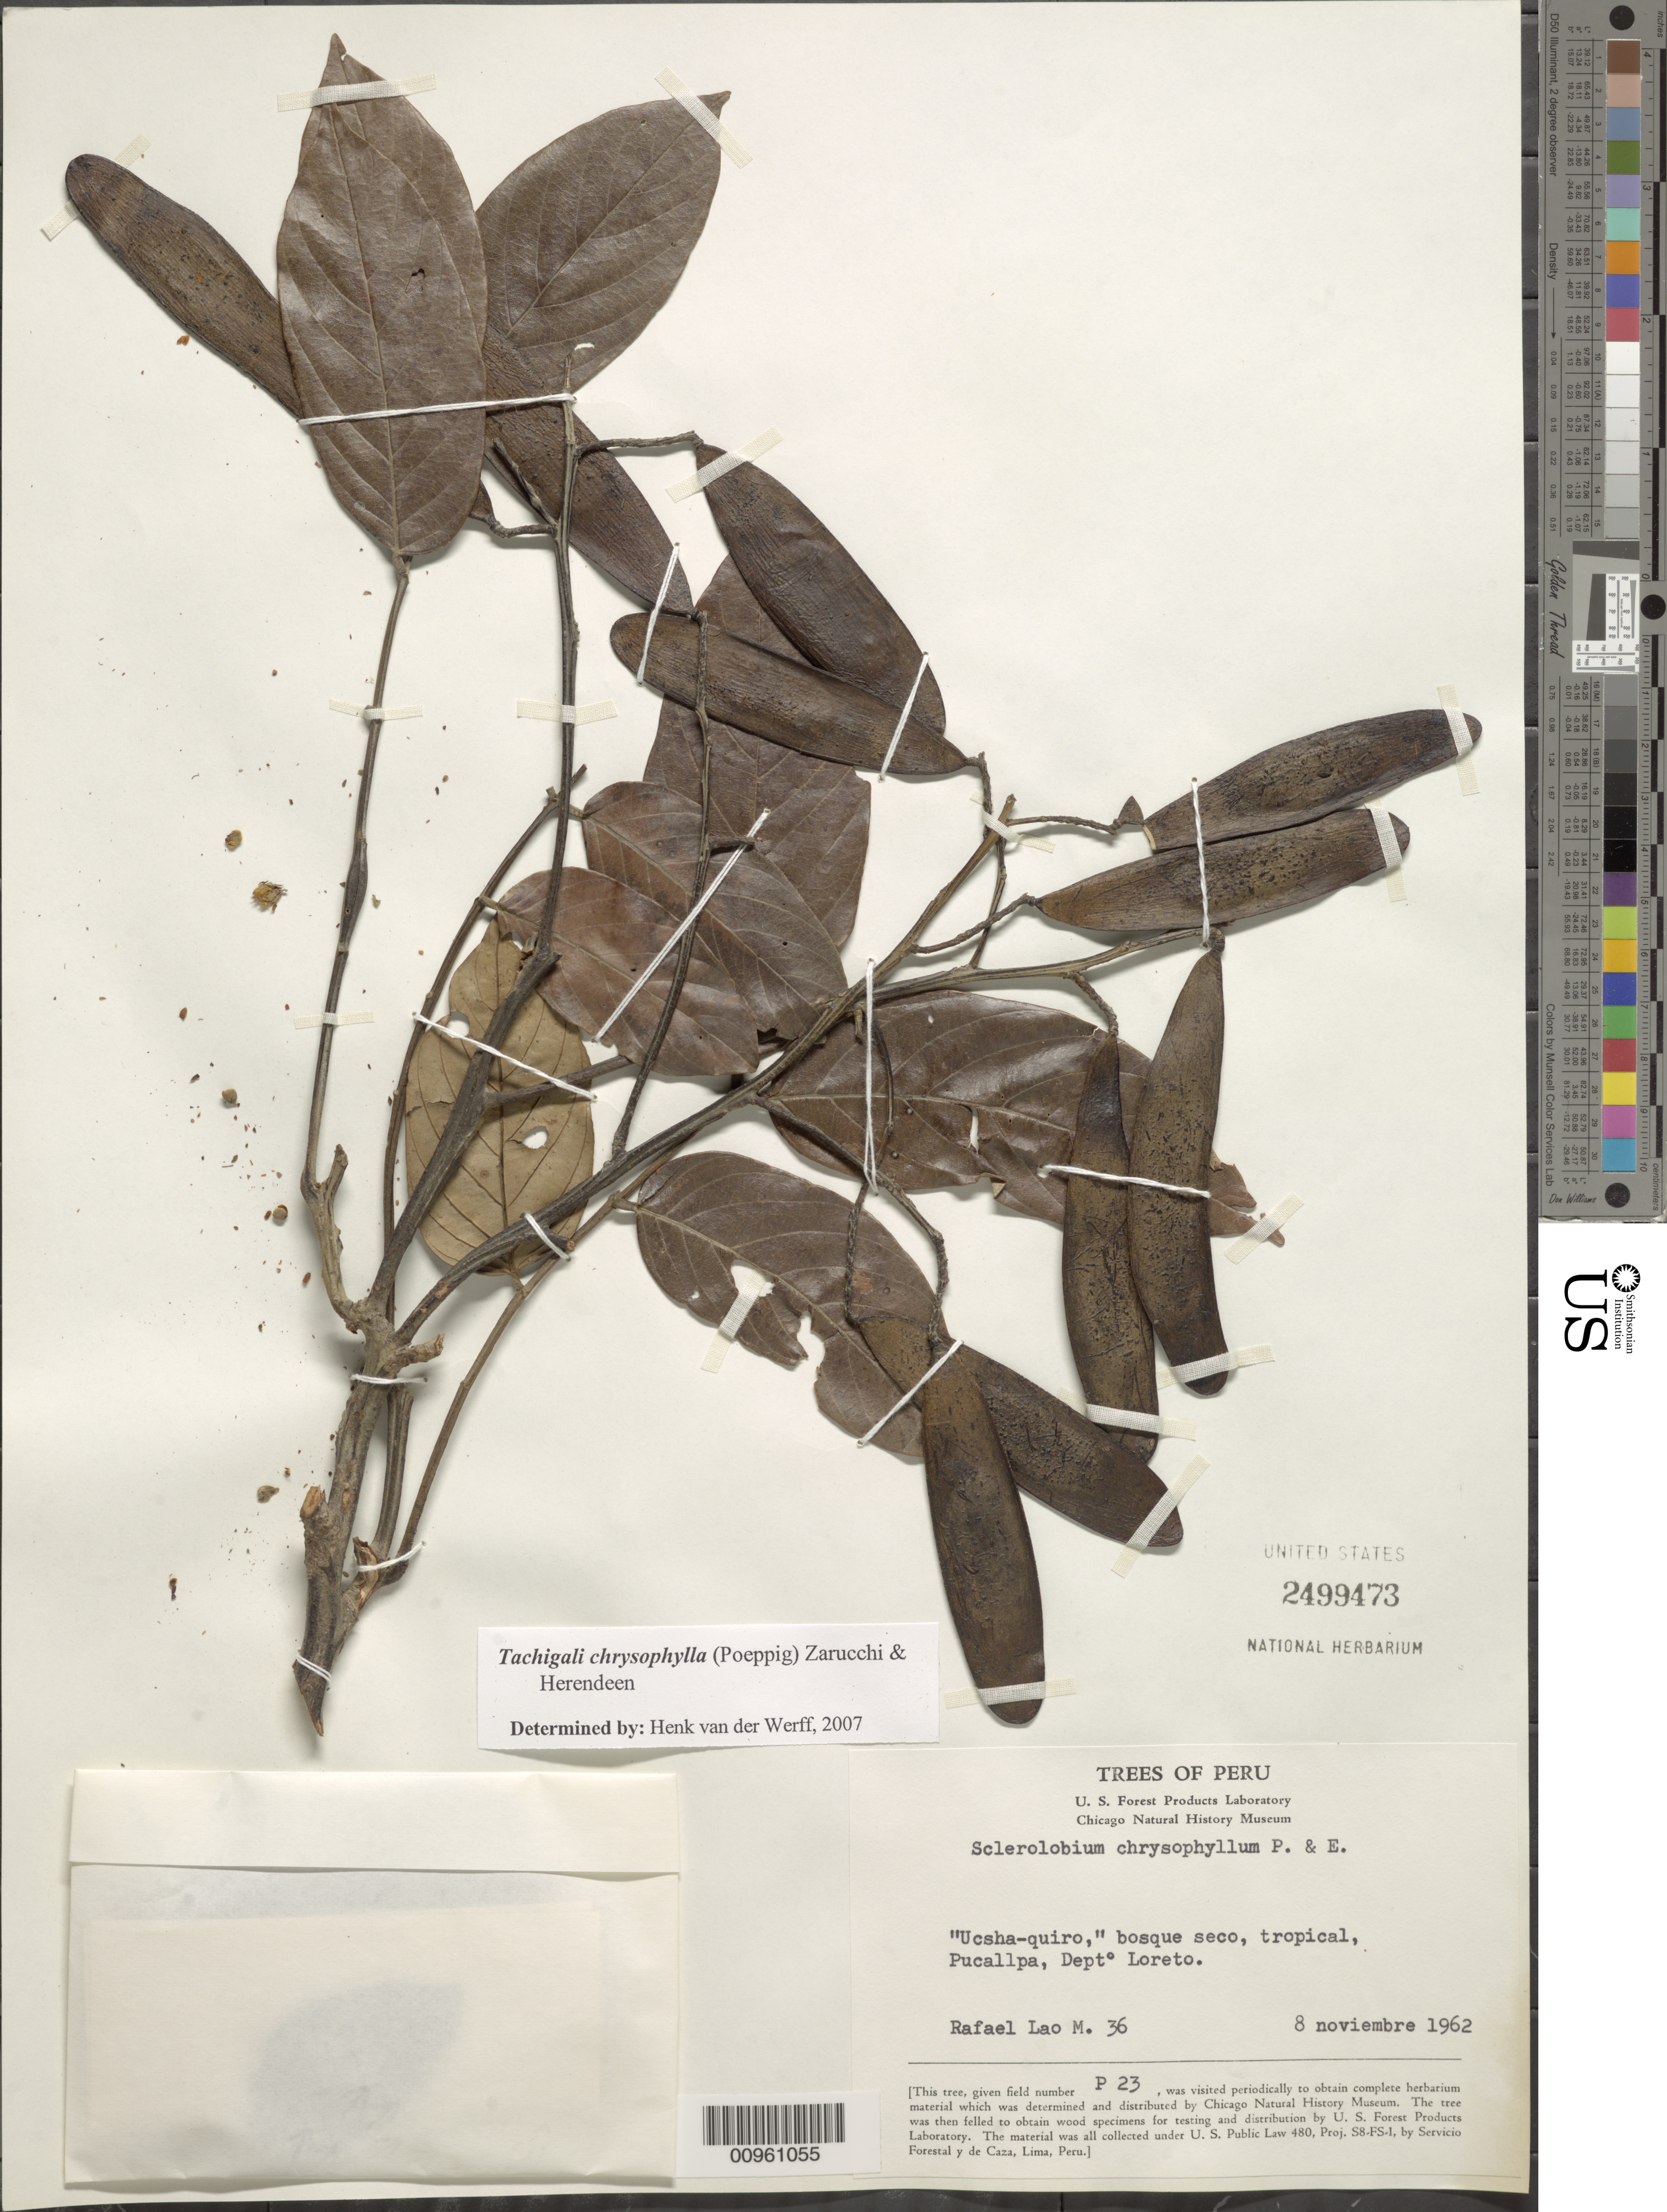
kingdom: Plantae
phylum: Tracheophyta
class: Magnoliopsida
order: Fabales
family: Fabaceae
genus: Tachigali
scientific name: Tachigali chrysophylla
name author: (Poepp.) Zarucchi & Herend.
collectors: R. Lao M.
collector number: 36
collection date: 1962-11-08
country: Peru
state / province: Loreto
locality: Pucallpa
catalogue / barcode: US 2499473